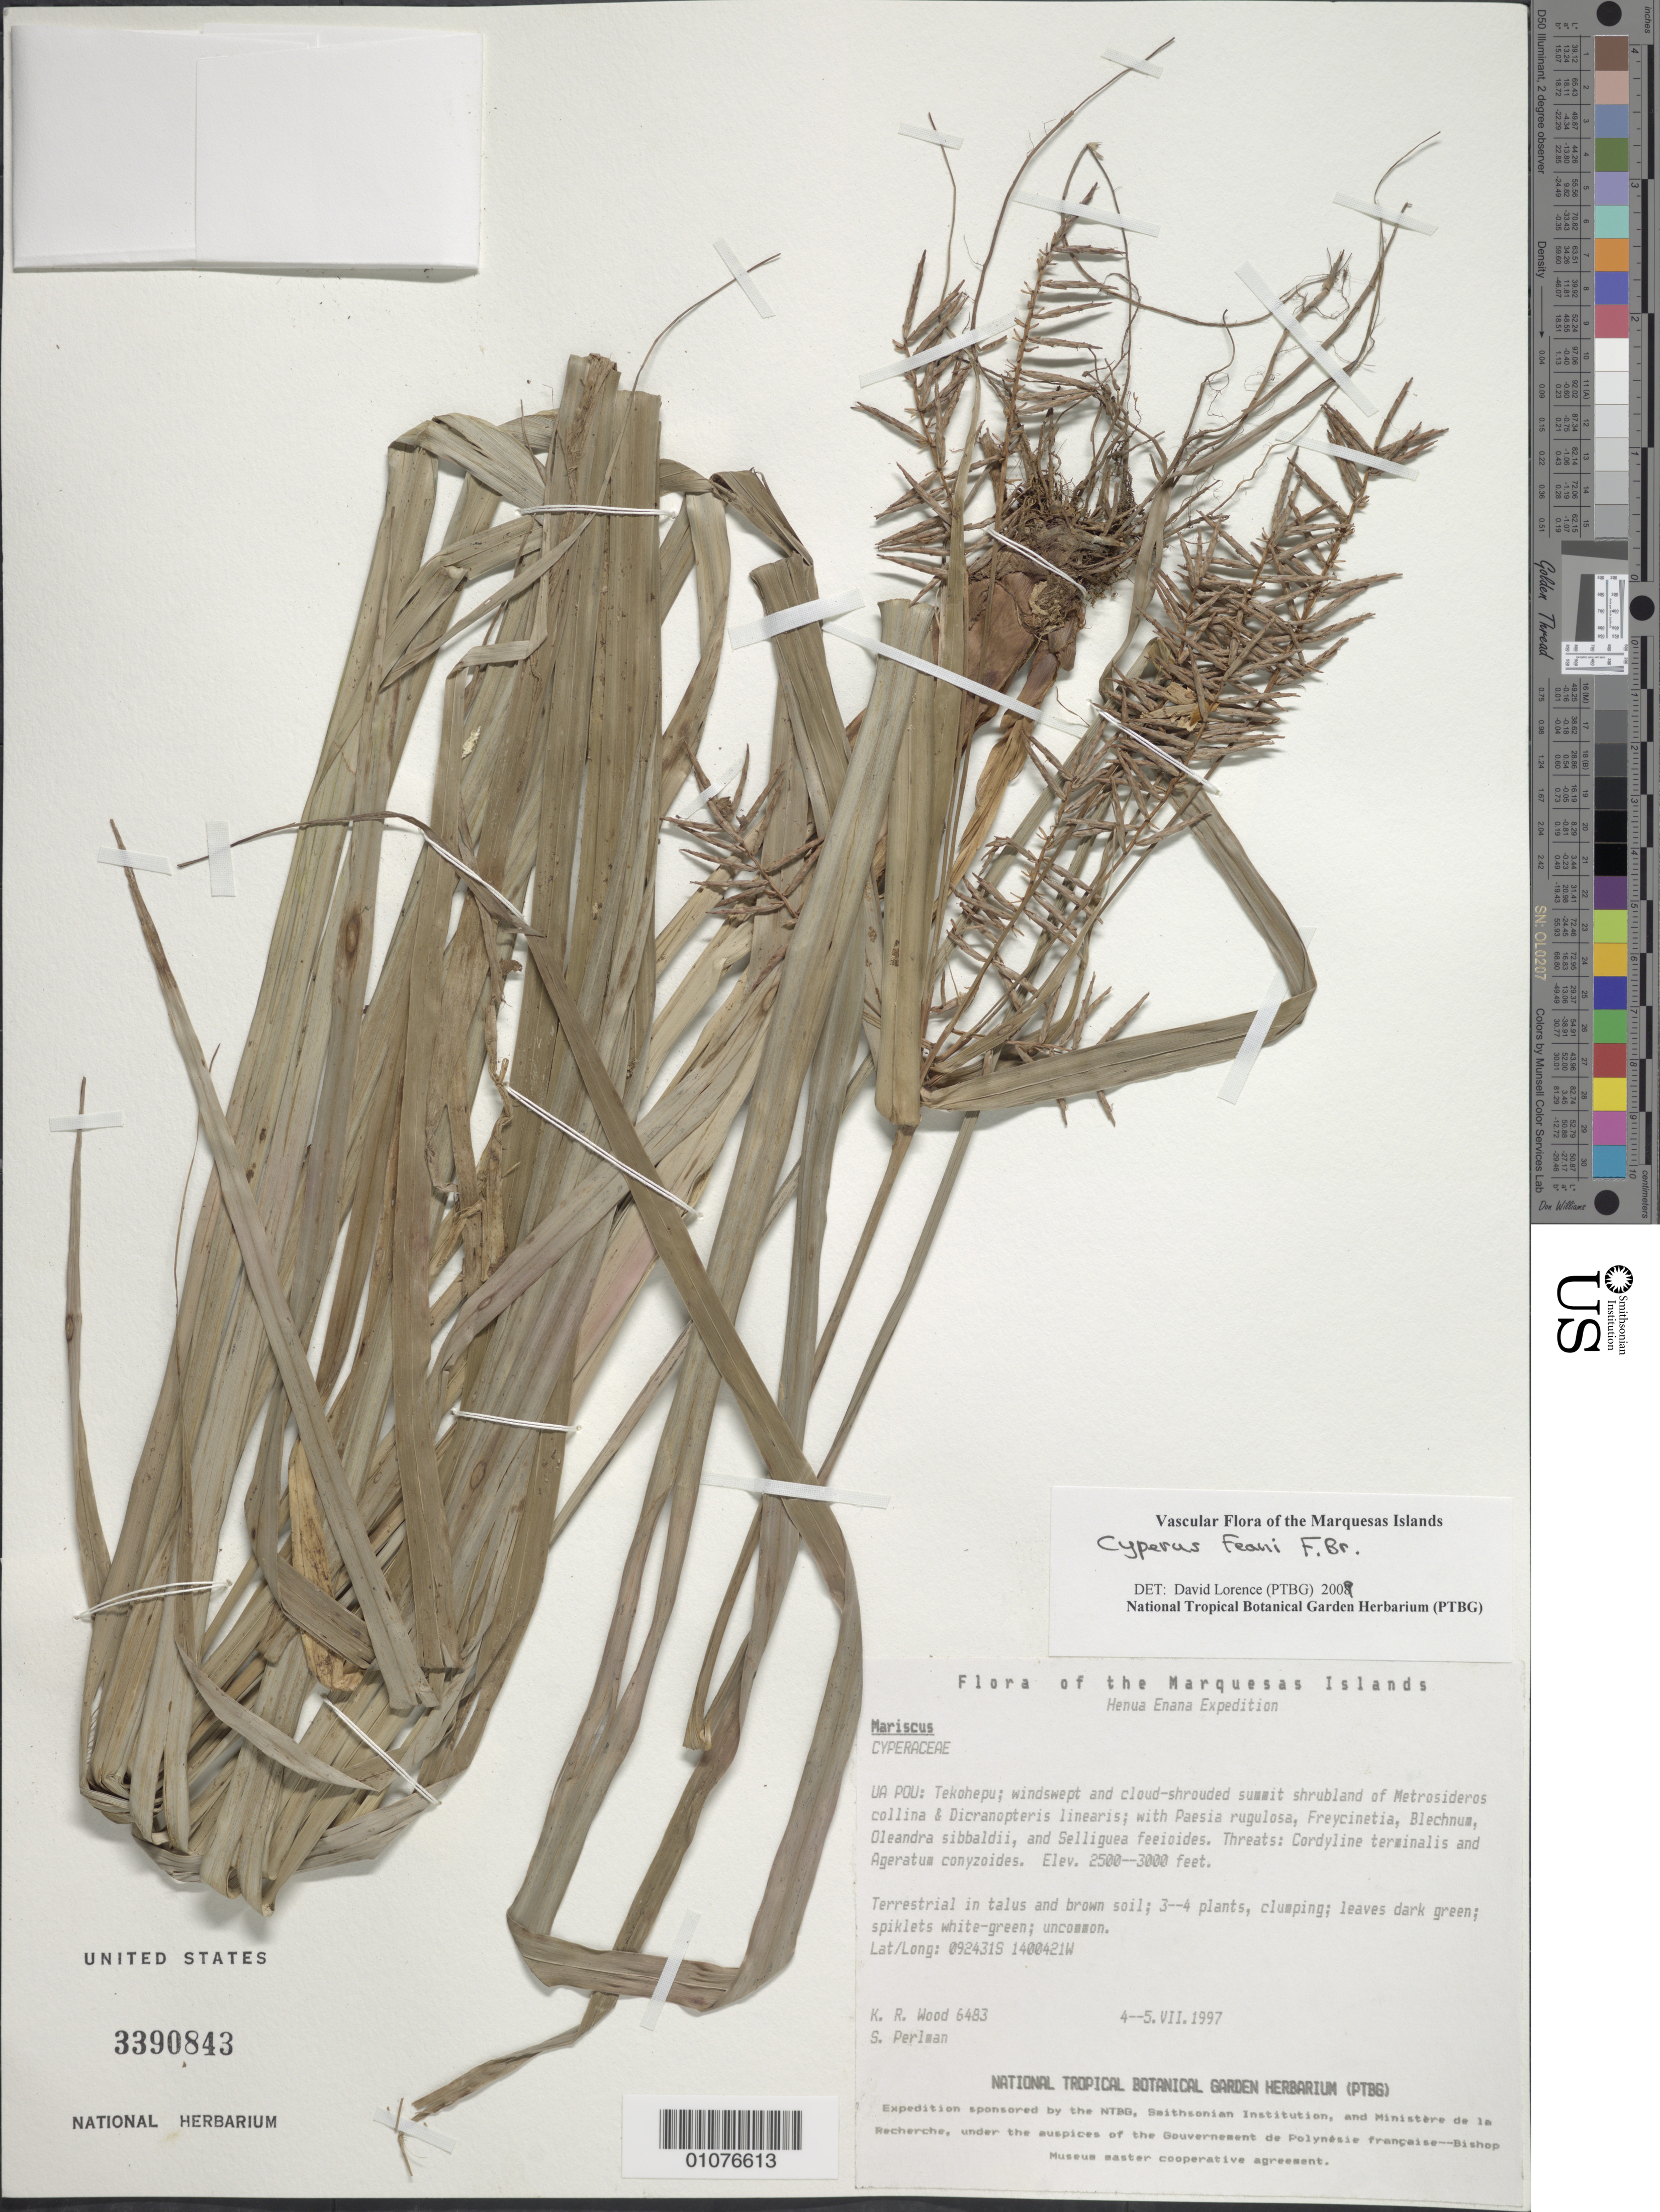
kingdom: Plantae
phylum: Tracheophyta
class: Liliopsida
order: Poales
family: Cyperaceae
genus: Cyperus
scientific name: Cyperus feani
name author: F. Br.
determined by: Lorence, David H., (PTBG), National Tropical Botanical Garden (UNITED STATES)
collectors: K. R. Wood & S. P. Perlman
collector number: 6483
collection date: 1997-07-04/1997-07-05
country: French Polynesia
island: Ua Pou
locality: Tekohepo, summit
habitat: Shrubland of Metrosideros collina-Dicranopteris linearis; windswept and cloud shrouded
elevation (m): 762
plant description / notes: Cordyline terminalis, Ageratum conyzoides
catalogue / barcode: US 3390843